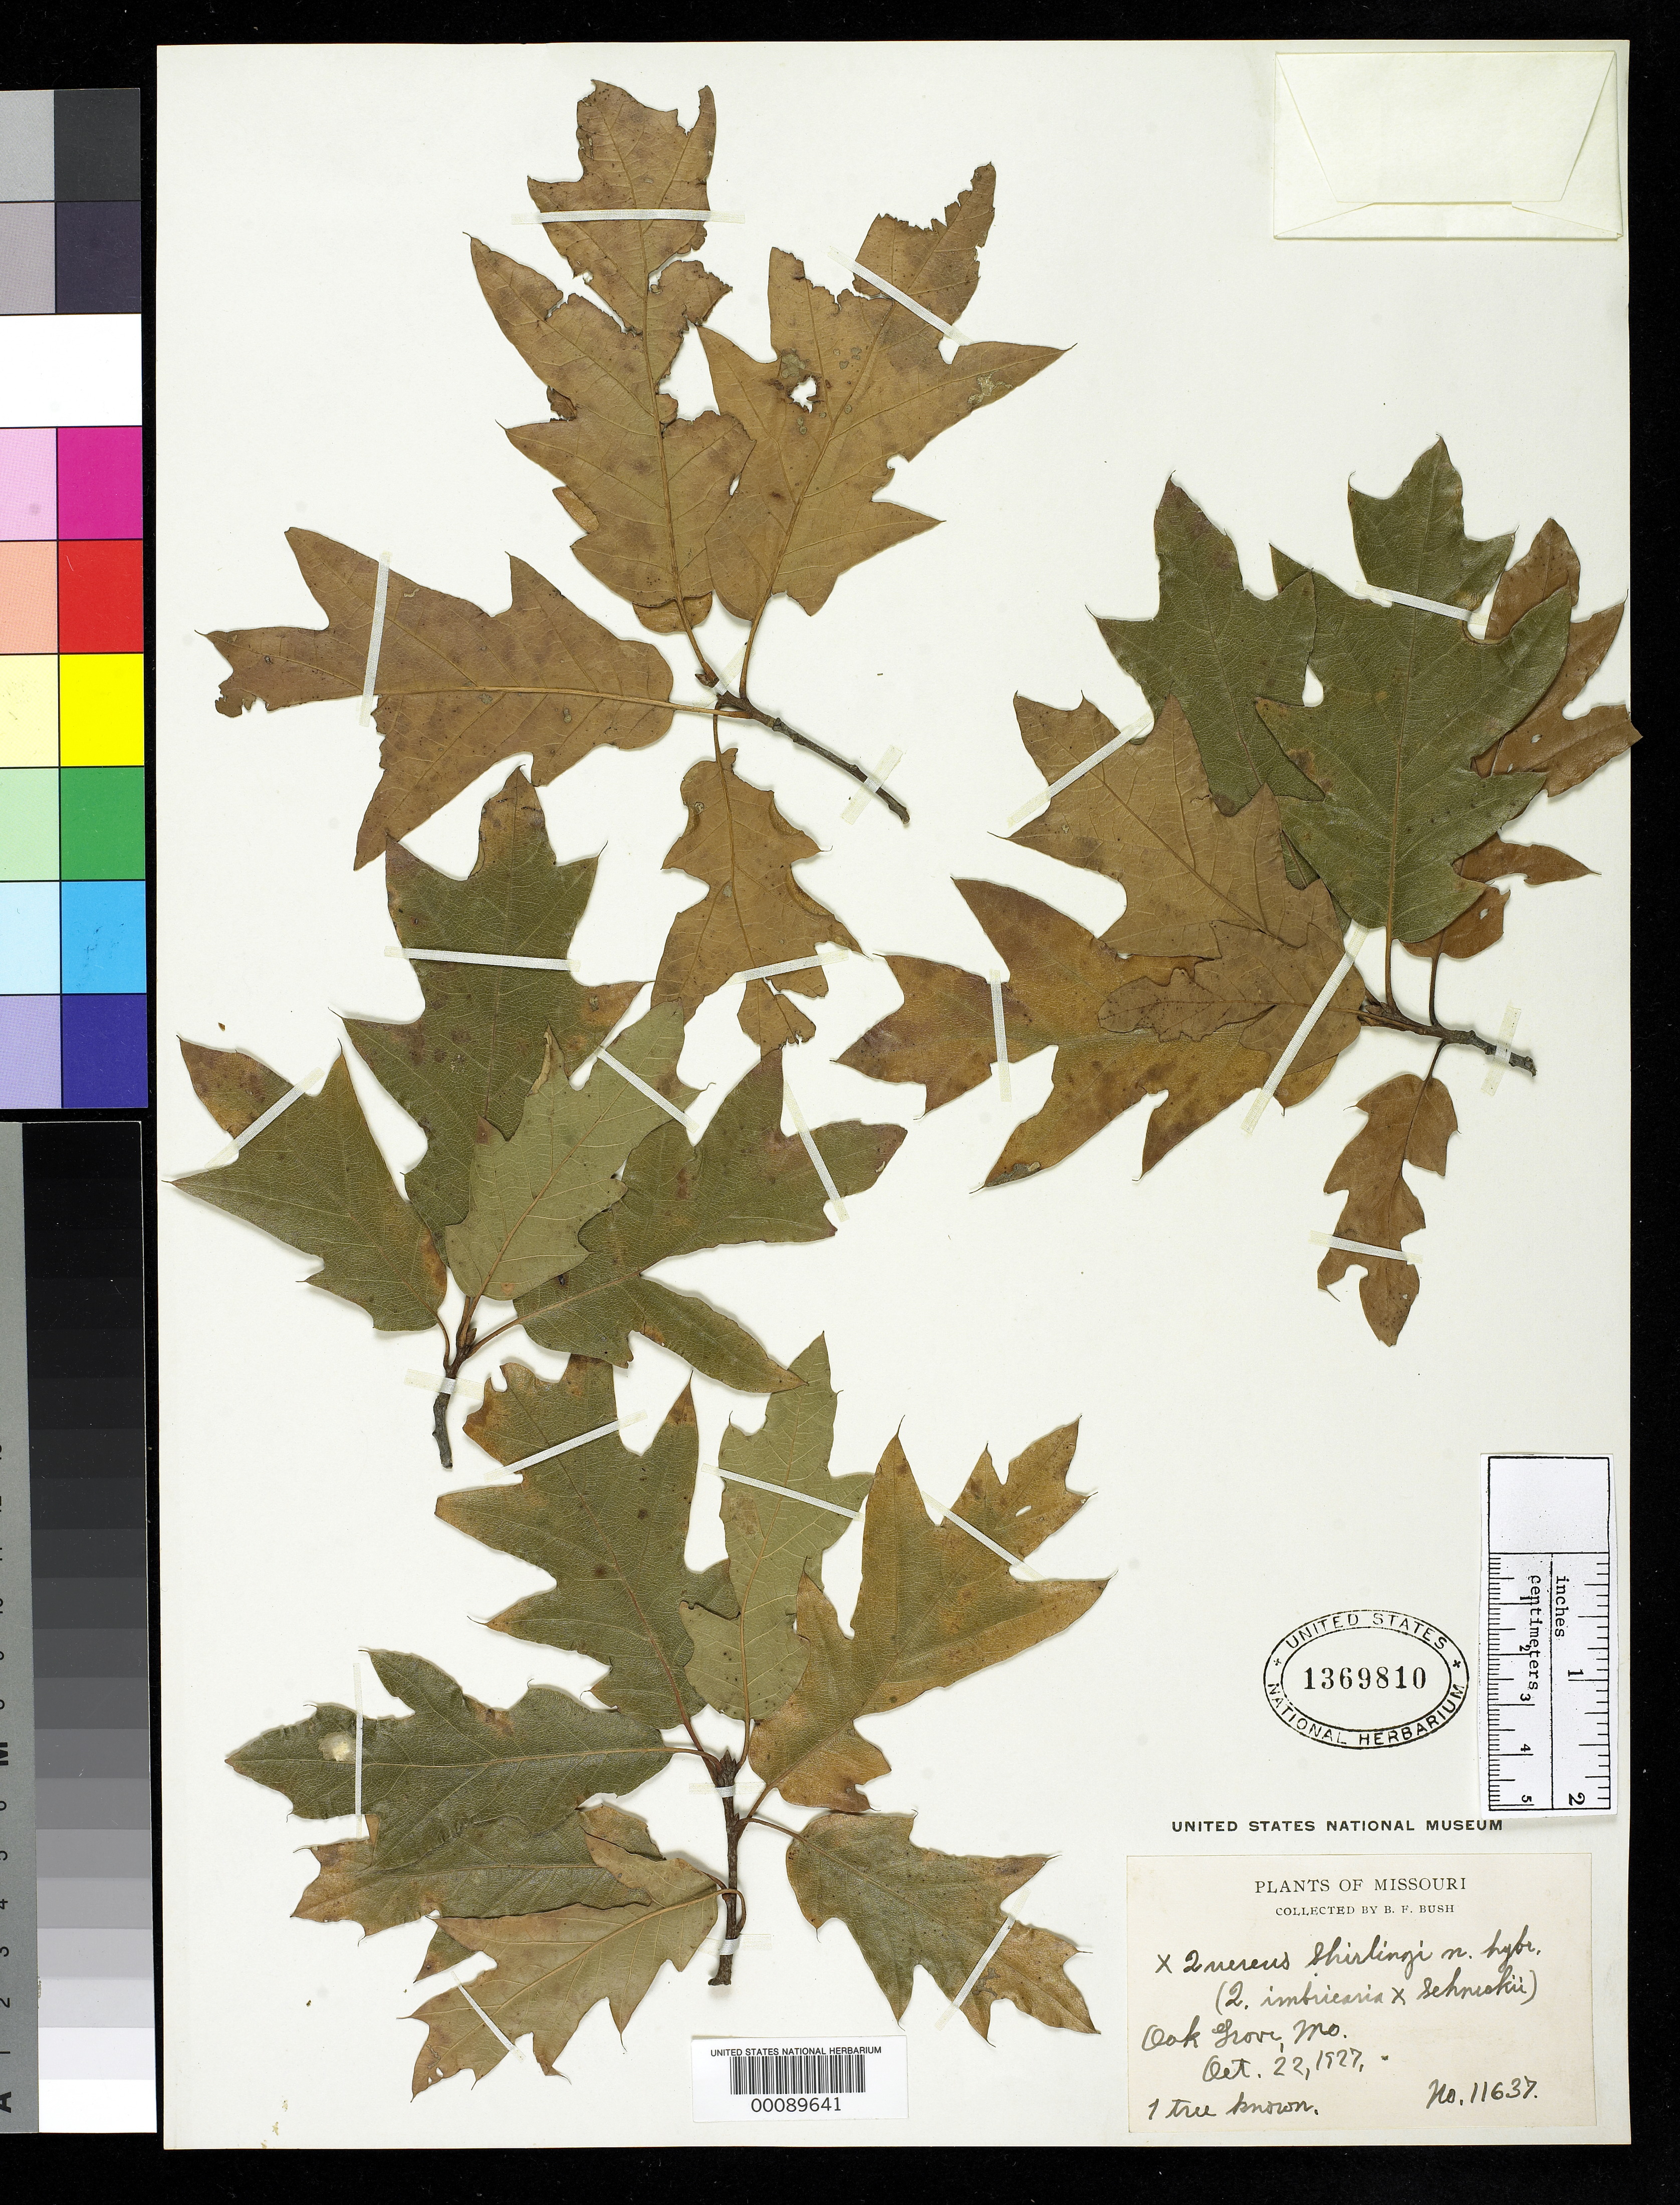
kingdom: Plantae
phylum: Tracheophyta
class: Magnoliopsida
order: Fagales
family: Fagaceae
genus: Quercus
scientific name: Quercus shirlingii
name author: Bush in E.J. Palmer & Steyerm.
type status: Isotype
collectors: B. F. Bush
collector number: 11637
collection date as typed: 22 Oct 1927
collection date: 1927-10-22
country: United States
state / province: Missouri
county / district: Jackson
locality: Oak Grove.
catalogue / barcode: US 1369810